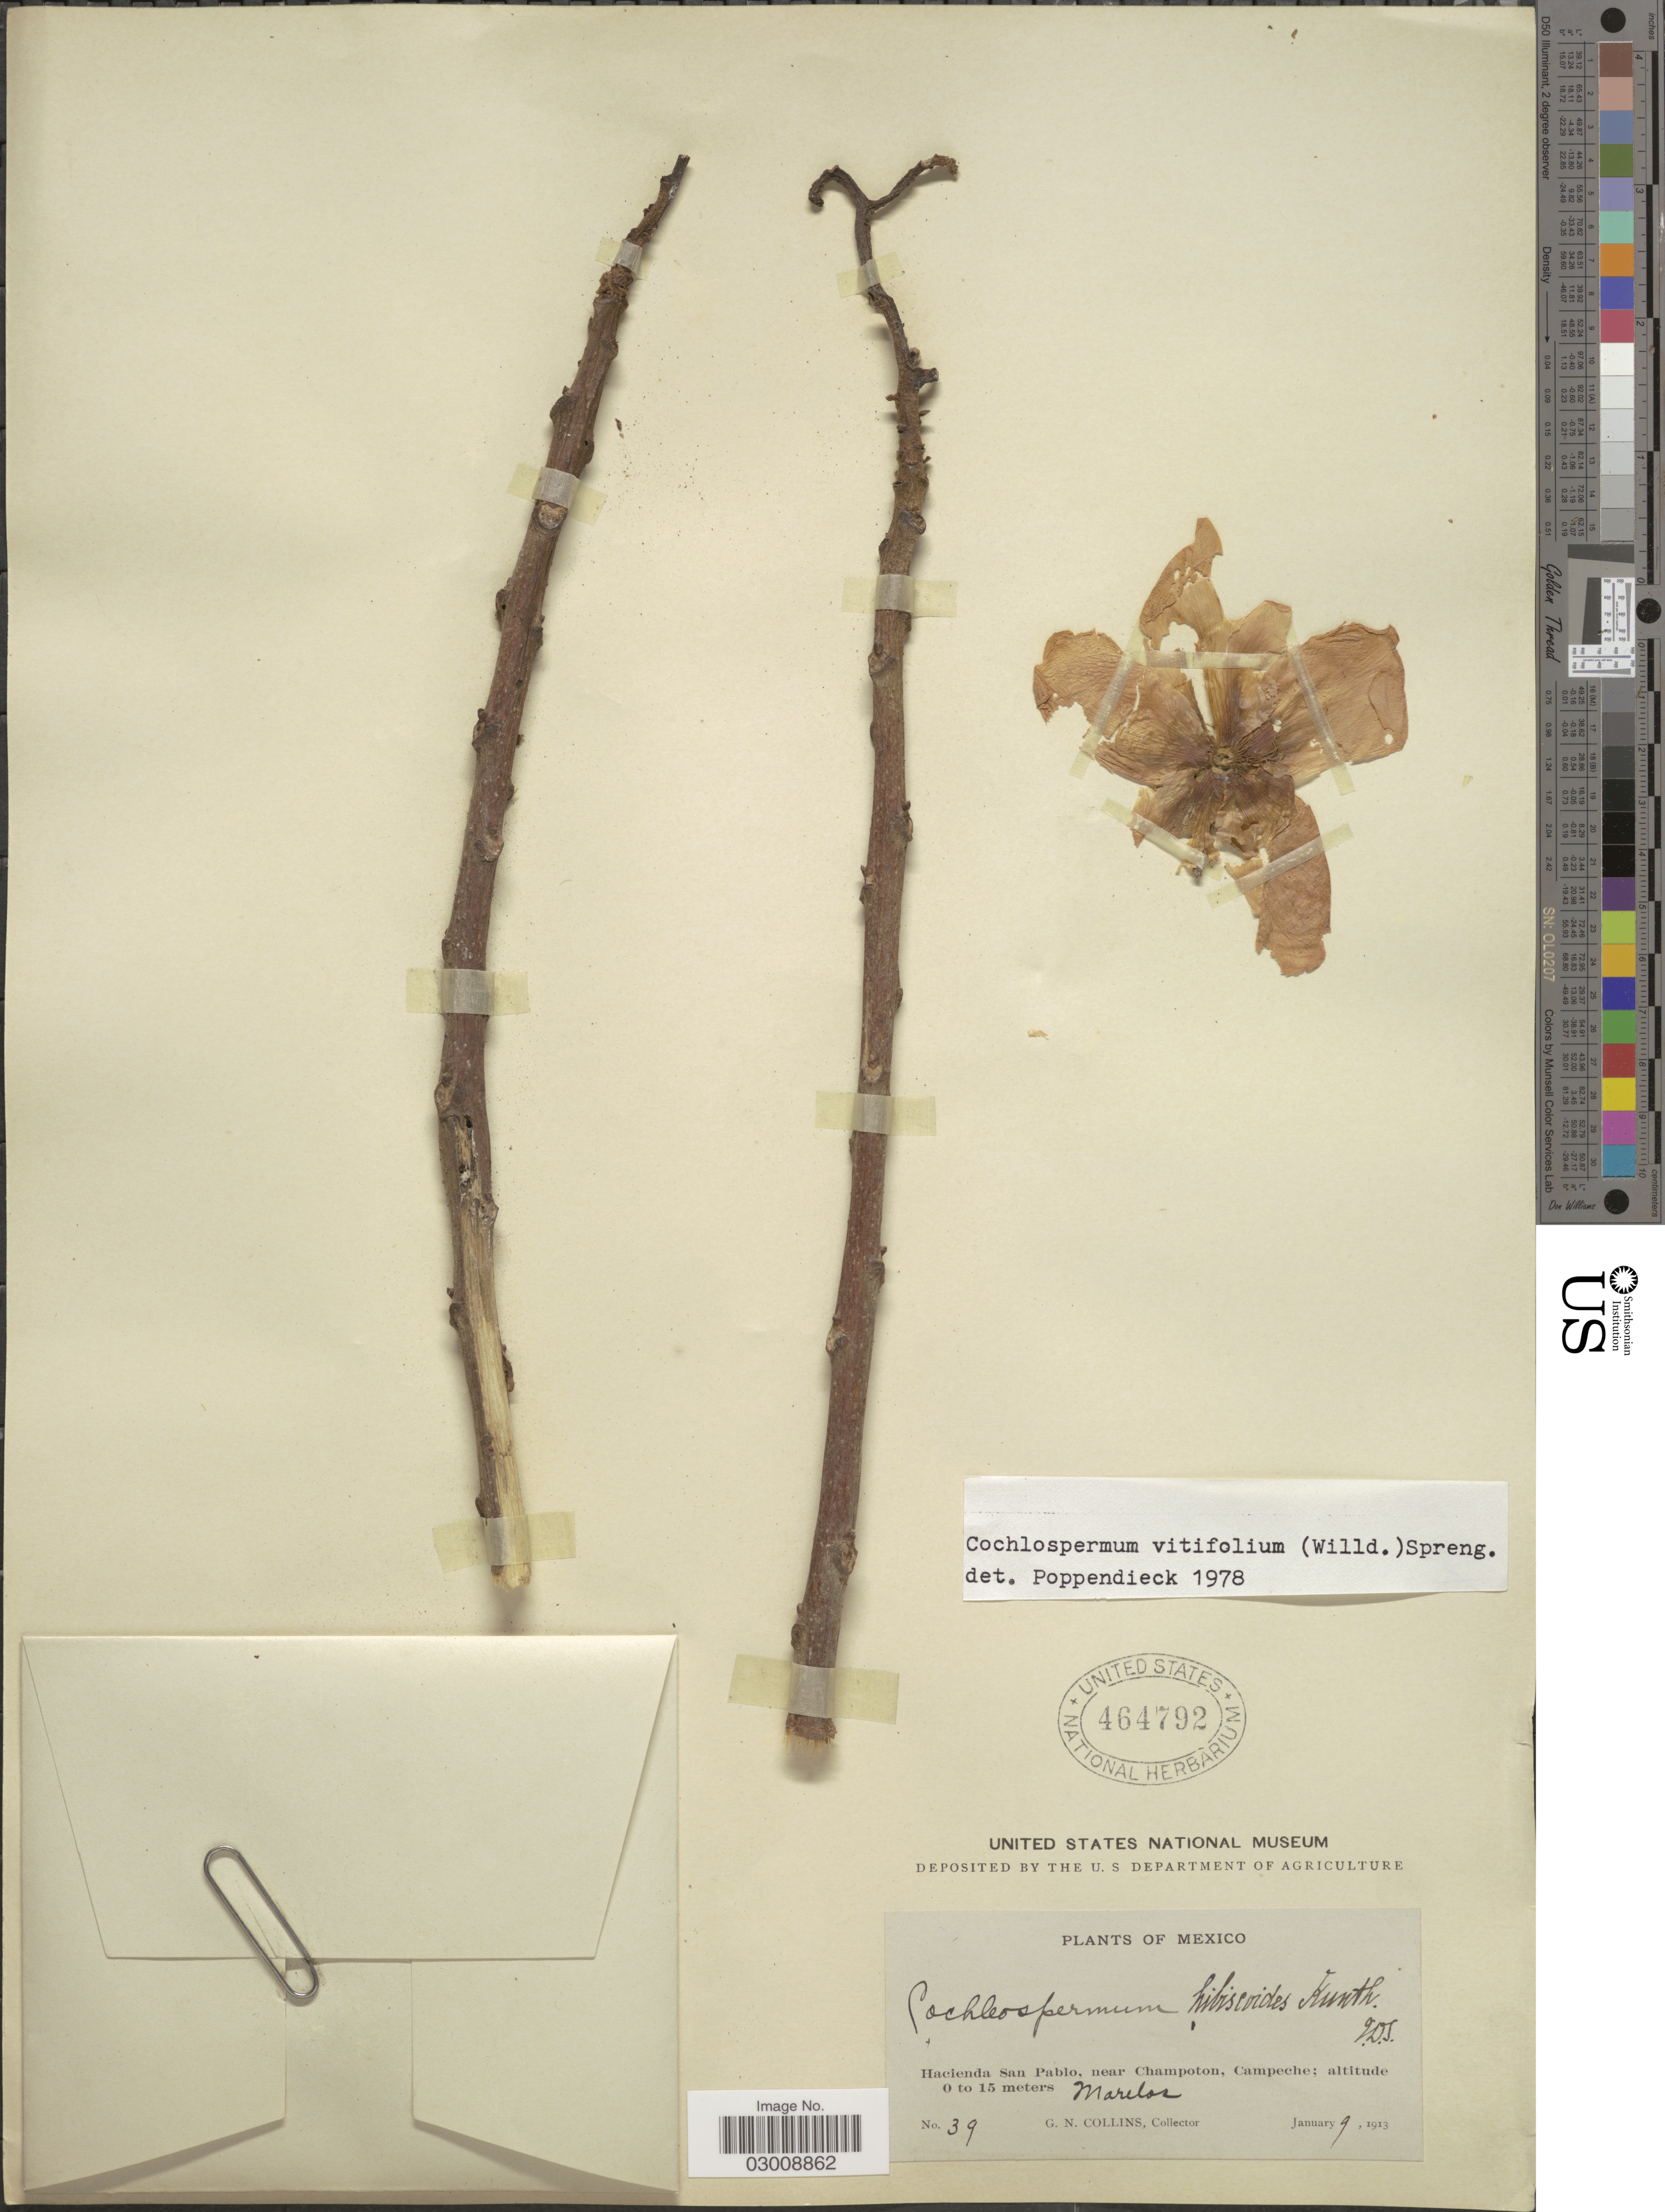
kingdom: Plantae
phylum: Tracheophyta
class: Magnoliopsida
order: Malvales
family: Cochlospermaceae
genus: Cochlospermum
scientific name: Cochlospermum vitifolium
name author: (Willd.) Spreng.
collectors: G. Collins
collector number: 39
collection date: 1913-01-09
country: Mexico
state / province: Campeche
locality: Hacienda San Pablo, near Champoton, Campeche. Morelos.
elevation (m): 0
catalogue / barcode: US 464792